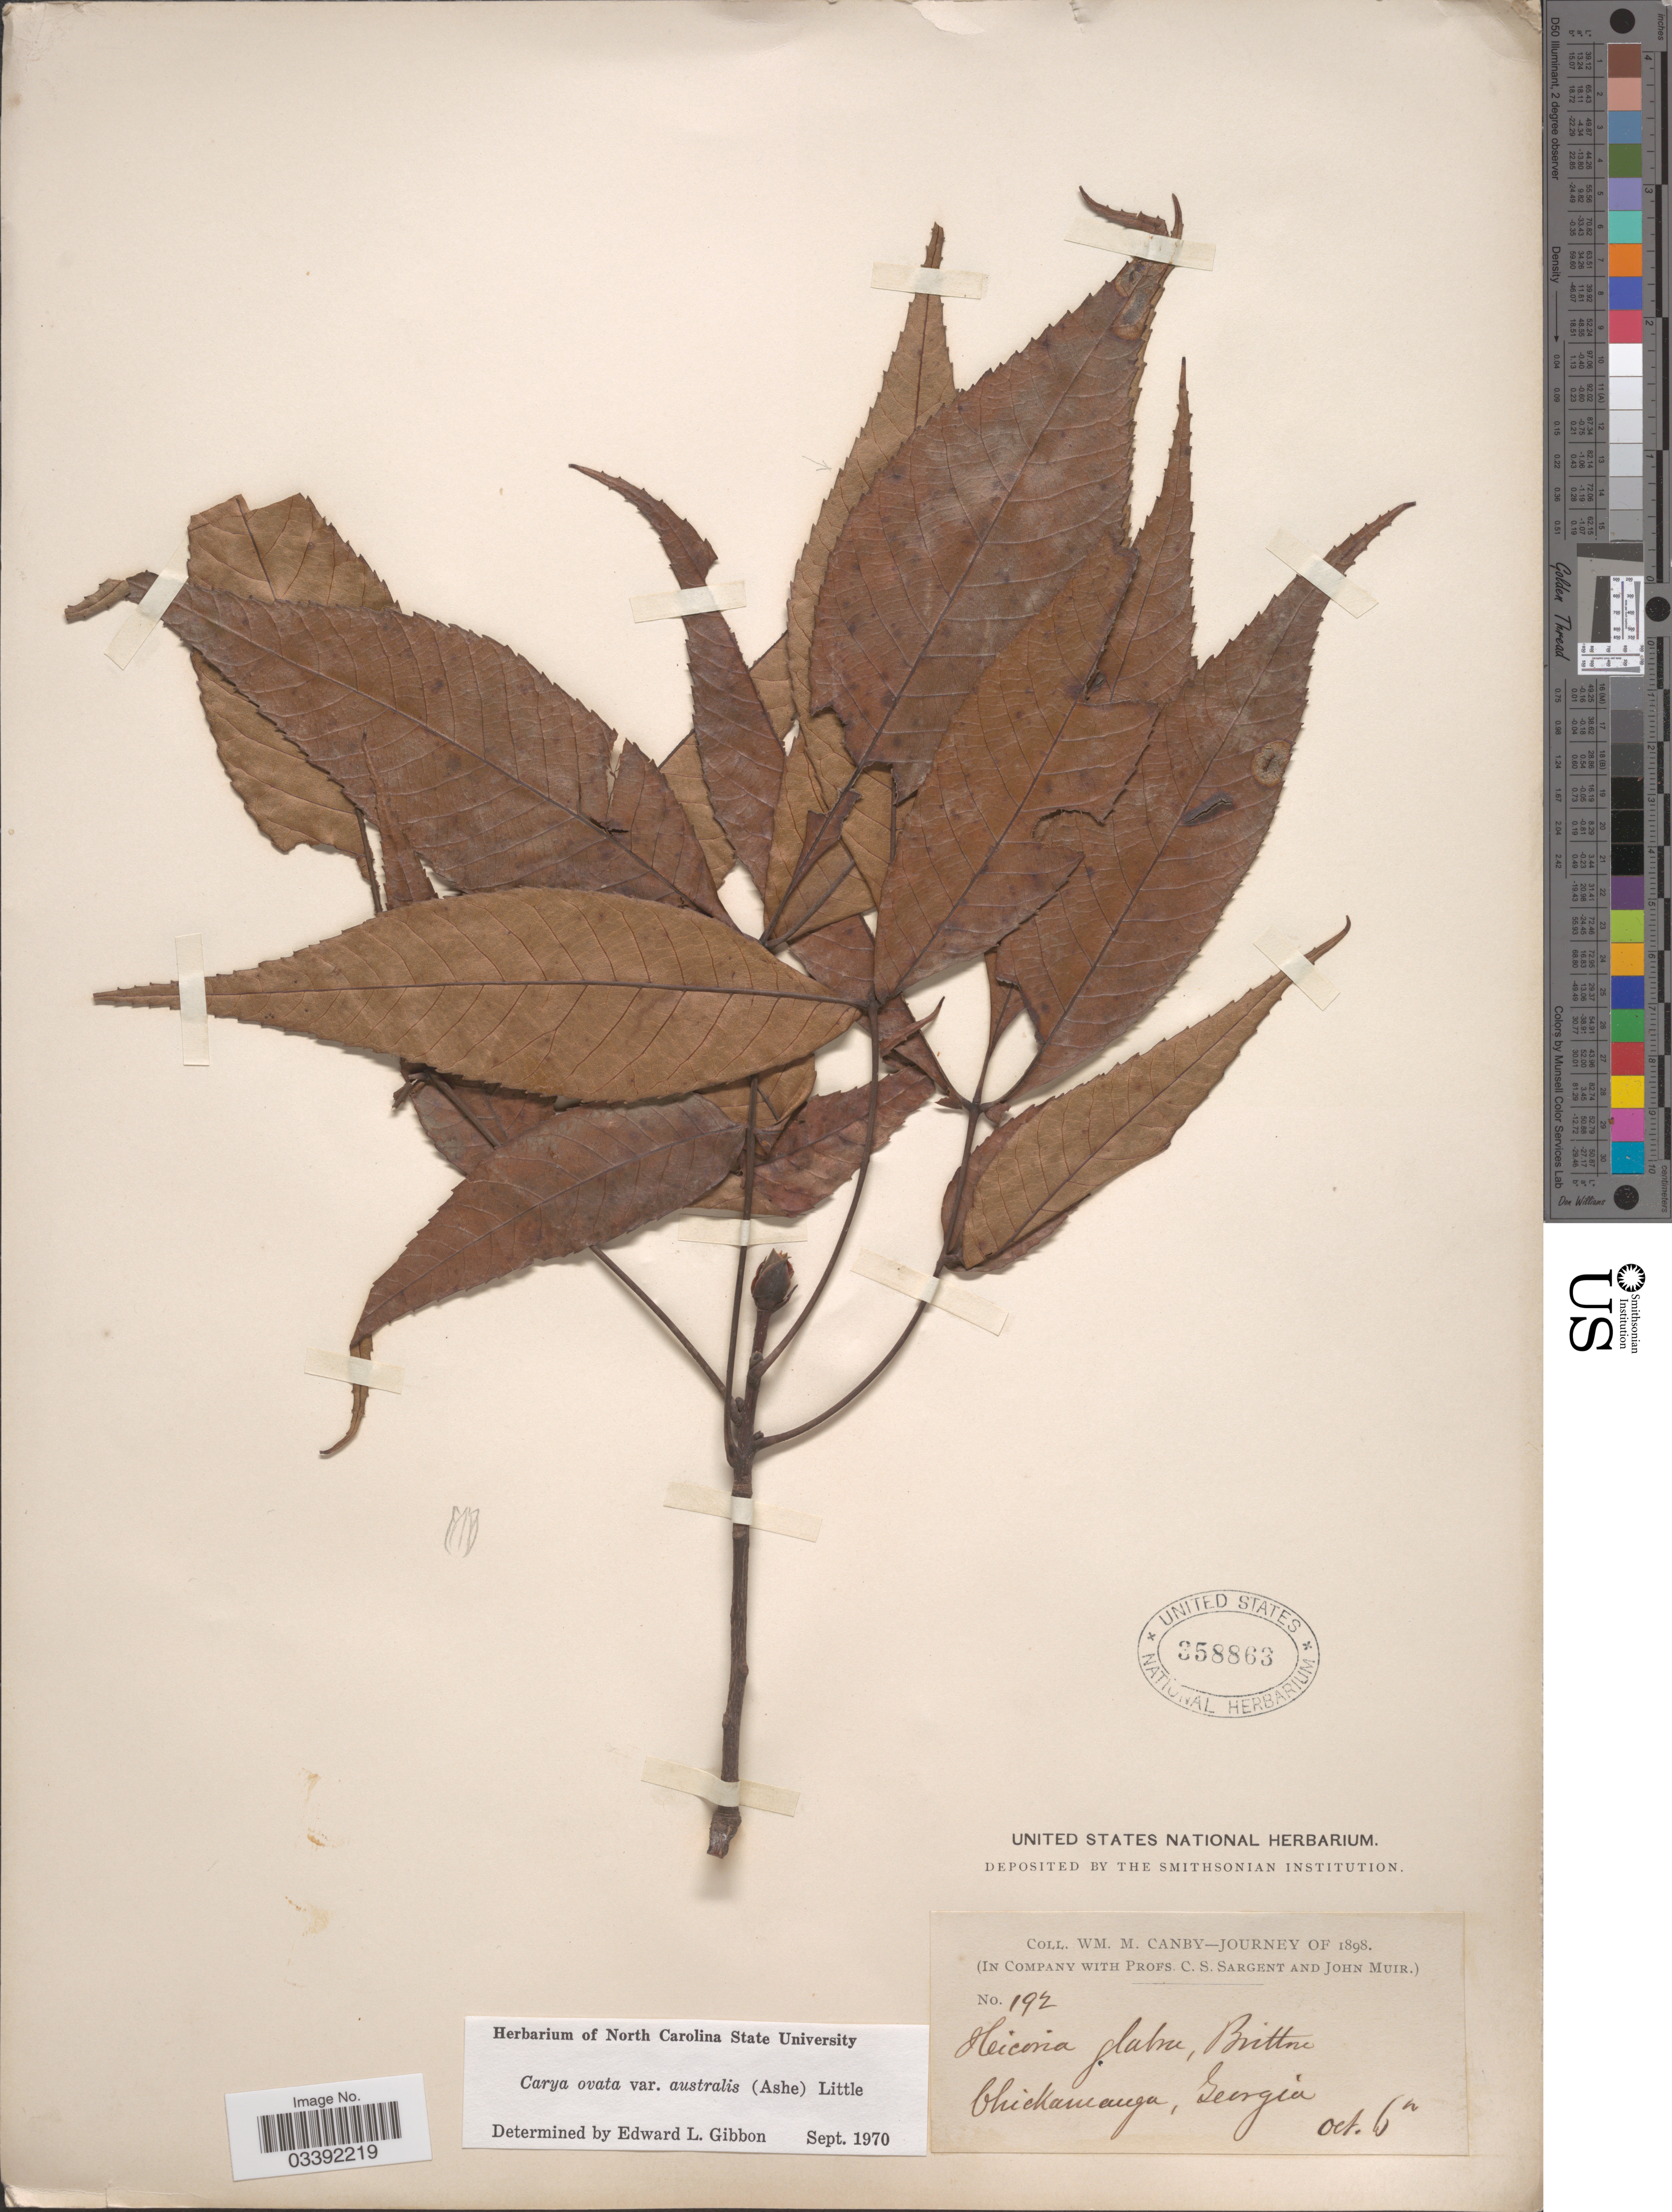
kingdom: Plantae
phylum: Tracheophyta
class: Magnoliopsida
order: Fagales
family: Juglandaceae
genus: Carya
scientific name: Carya ovata var. australis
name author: (Ashe) Little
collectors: W. M. Canby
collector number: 192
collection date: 1898-10-06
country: United States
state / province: Georgia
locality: Chickamauga.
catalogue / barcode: US 358863